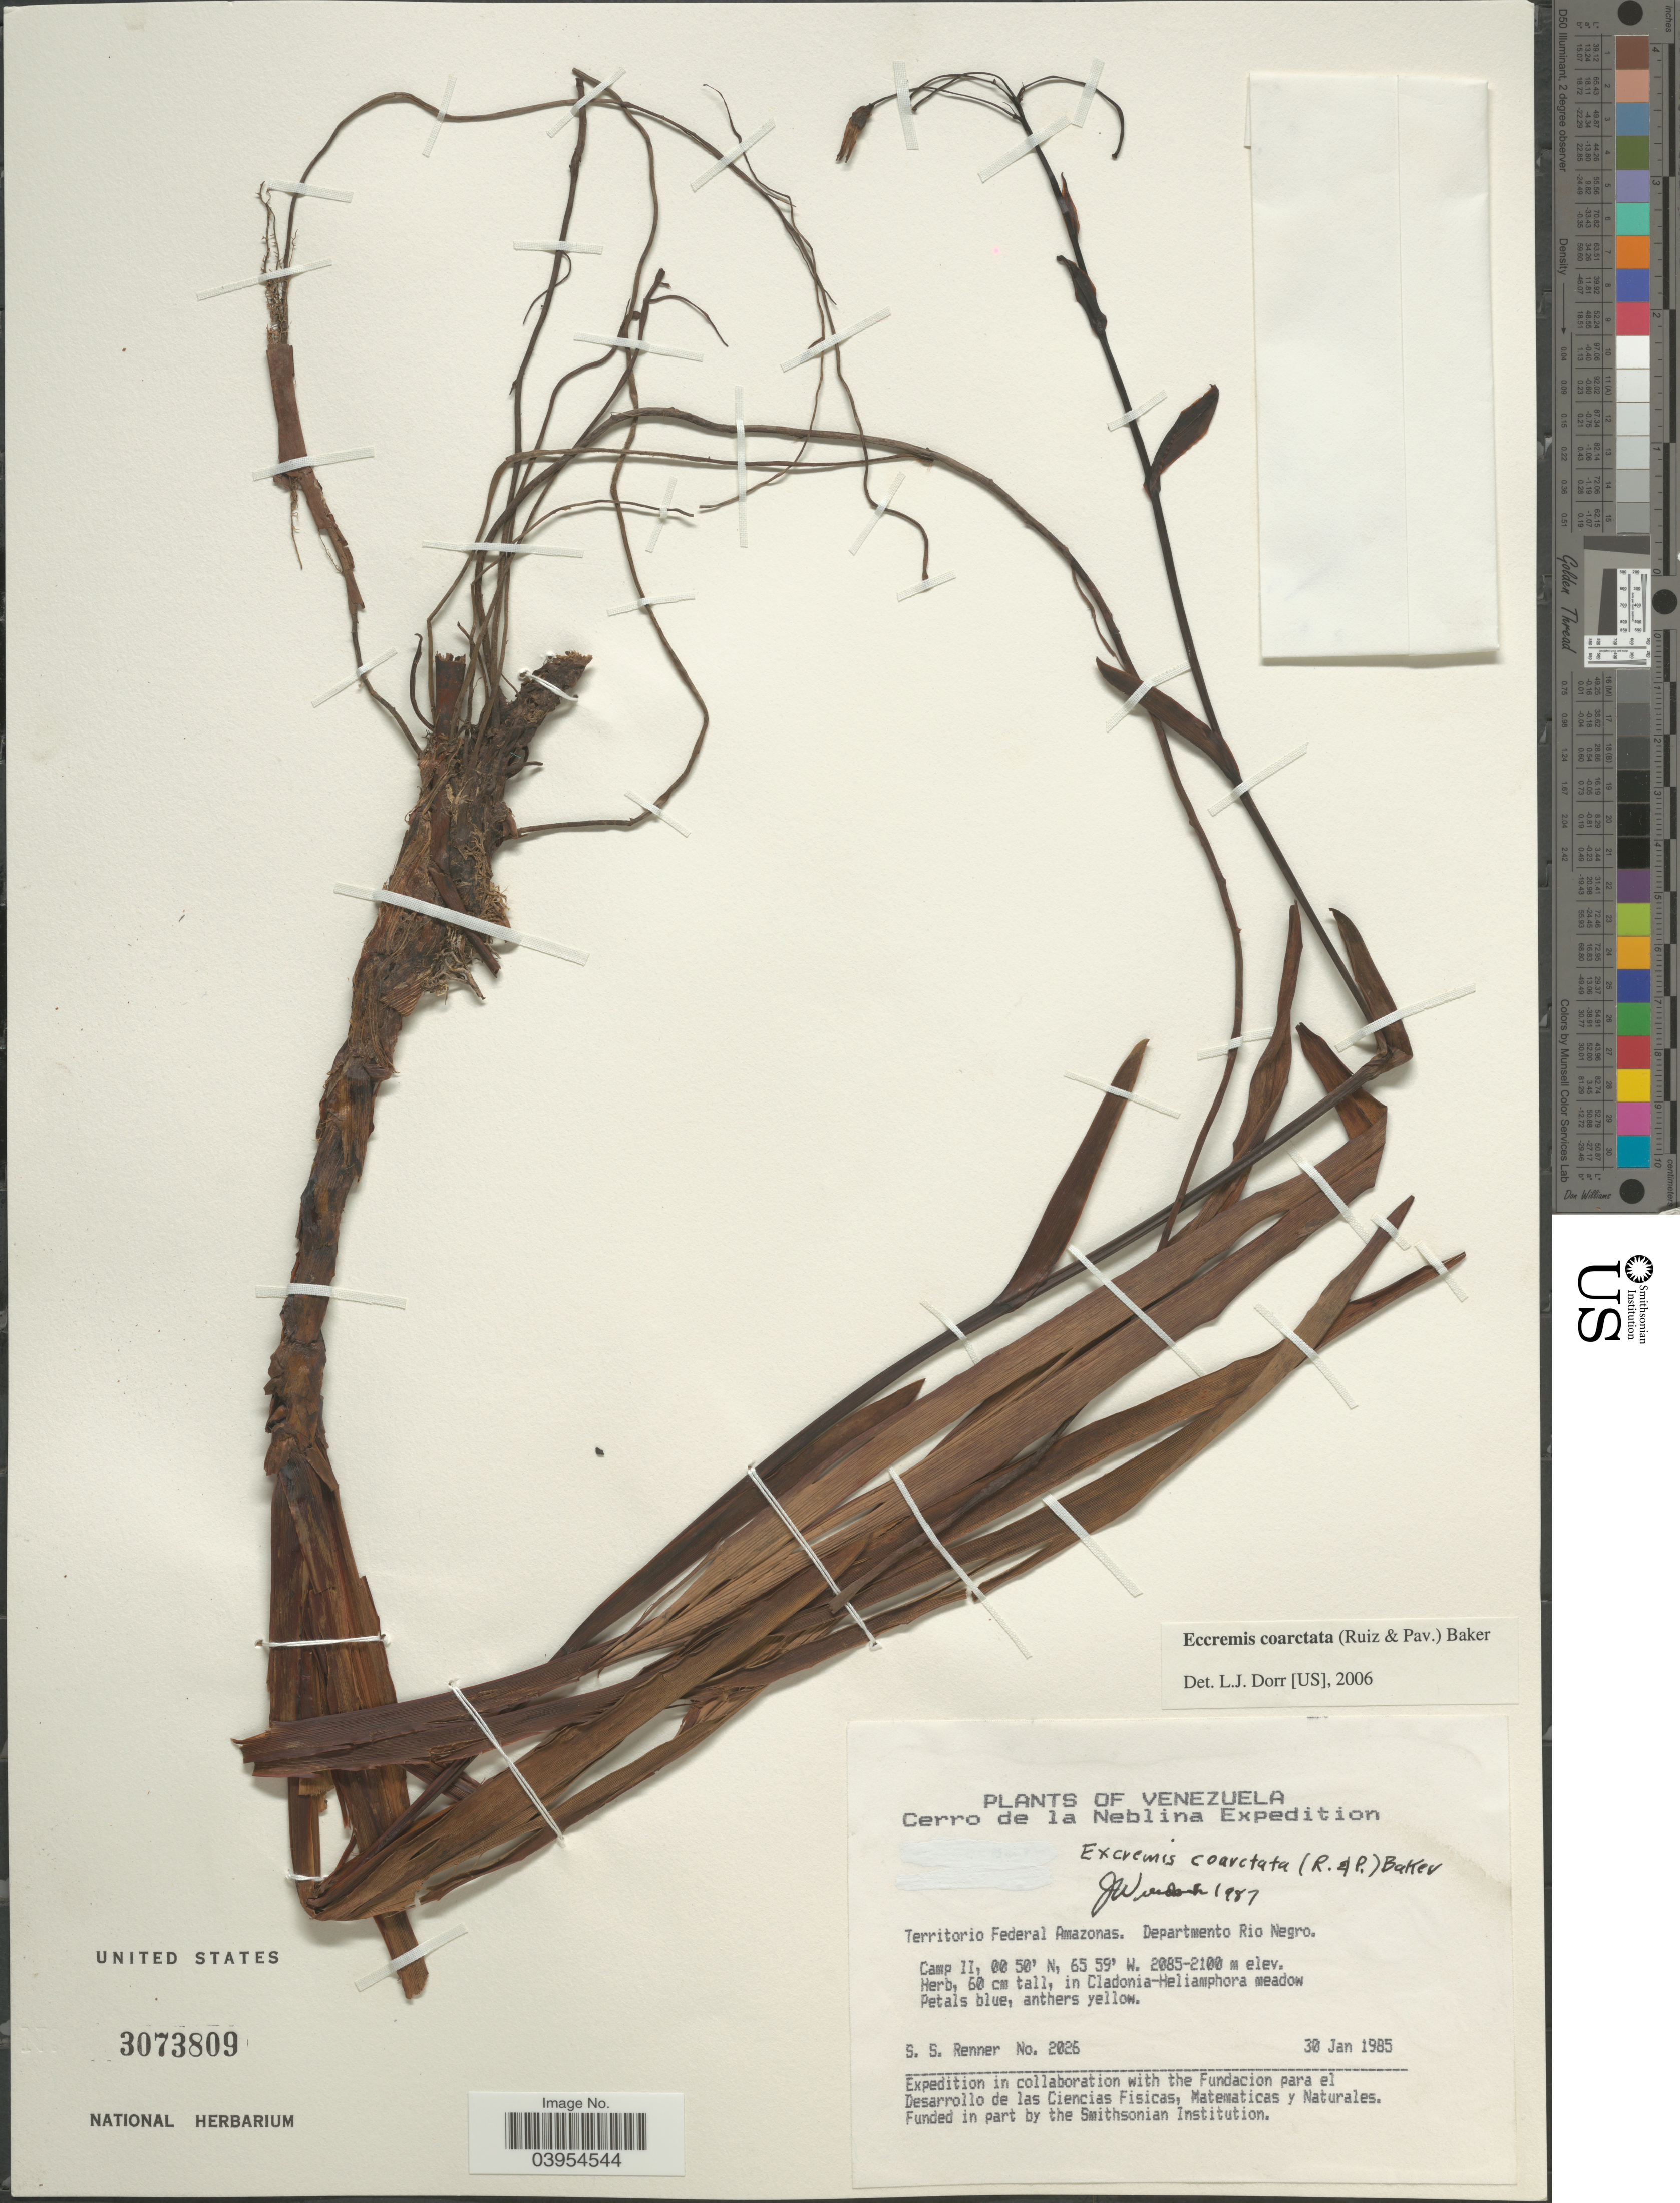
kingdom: Plantae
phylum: Tracheophyta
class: Liliopsida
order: Asparagales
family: Asphodelaceae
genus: Eccremis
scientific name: Eccremis coarctata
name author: Baker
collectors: S. S. Renner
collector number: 2026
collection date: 1985-01-30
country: Venezuela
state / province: Amazonas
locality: Cerro de la Neblina. Territorio Federal Amazonas. Departamento Rio Negro. Camp 11.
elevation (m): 2085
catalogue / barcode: US 3073809